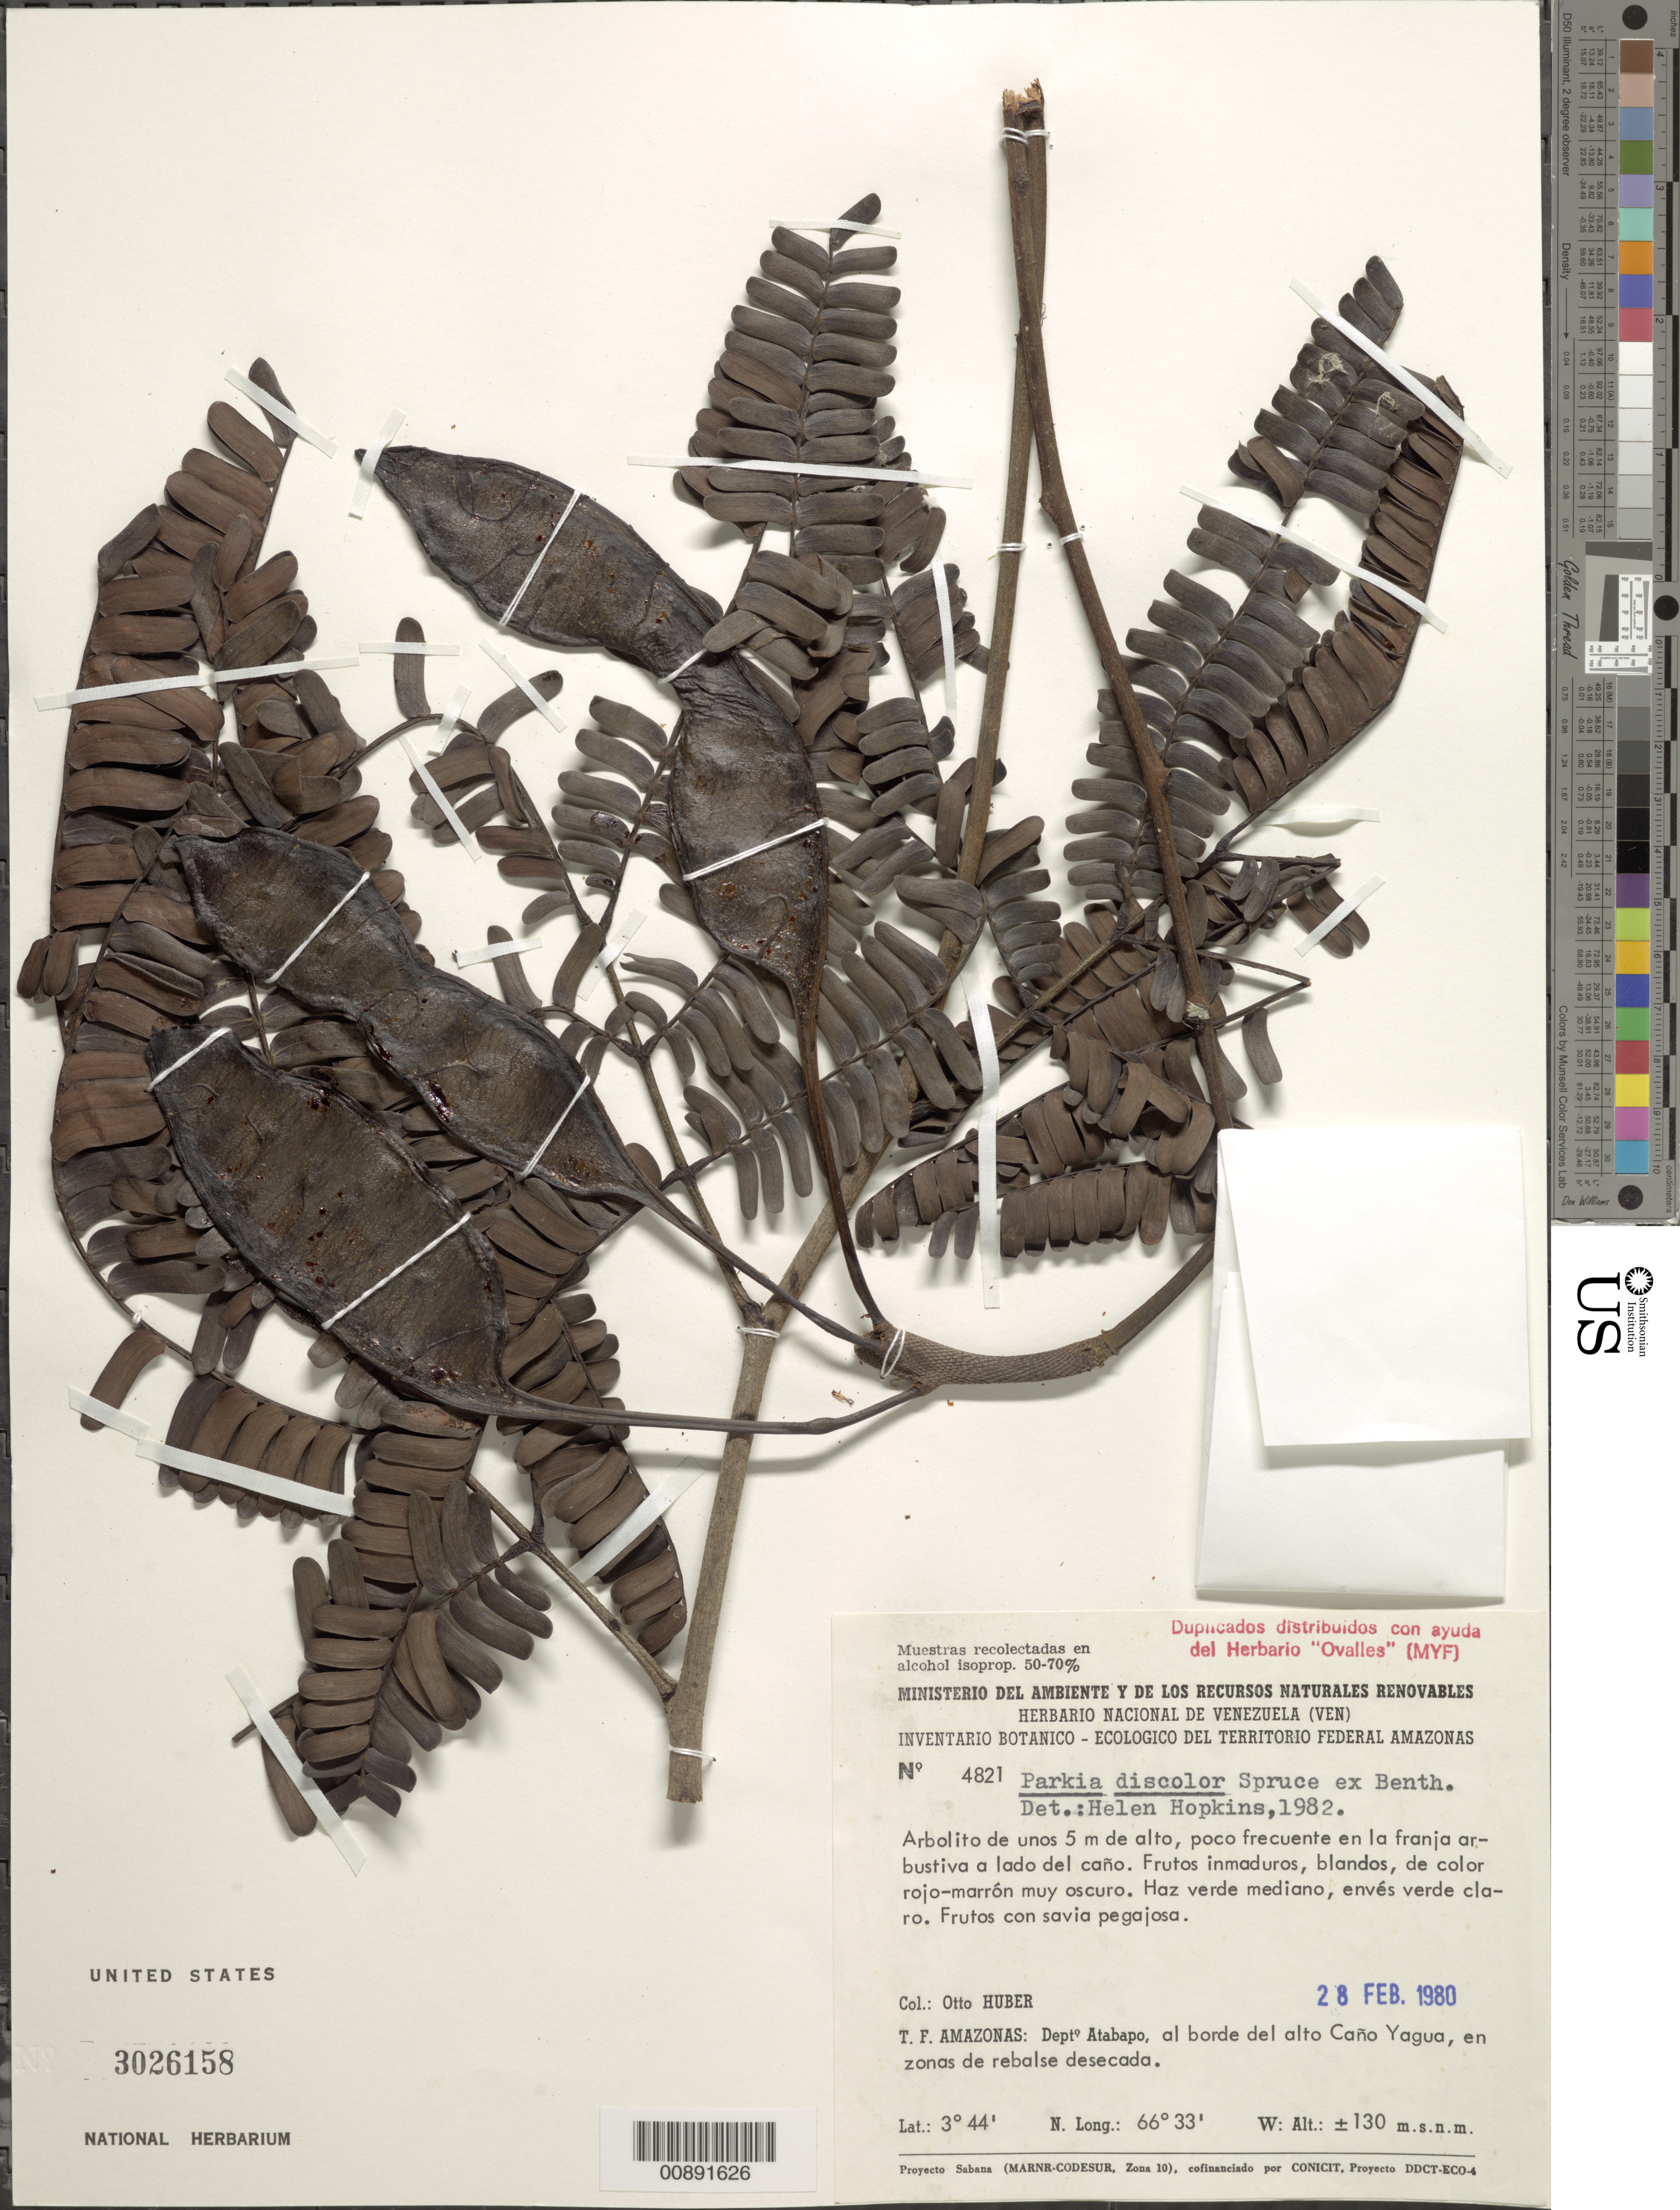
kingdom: Plantae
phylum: Tracheophyta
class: Magnoliopsida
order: Fabales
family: Fabaceae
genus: Parkia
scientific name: Parkia discolor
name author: Spruce ex Benth.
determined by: Hopkins, H. C.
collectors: O. Huber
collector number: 4821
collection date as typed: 28-Feb-80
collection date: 1980-02-28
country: Venezuela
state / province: Amazonas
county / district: Atabapo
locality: Caño Yagua, al borde del alto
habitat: Zonas de rebalse desecada; en la franja arbustiva a lado del cano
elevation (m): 130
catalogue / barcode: US 3026158